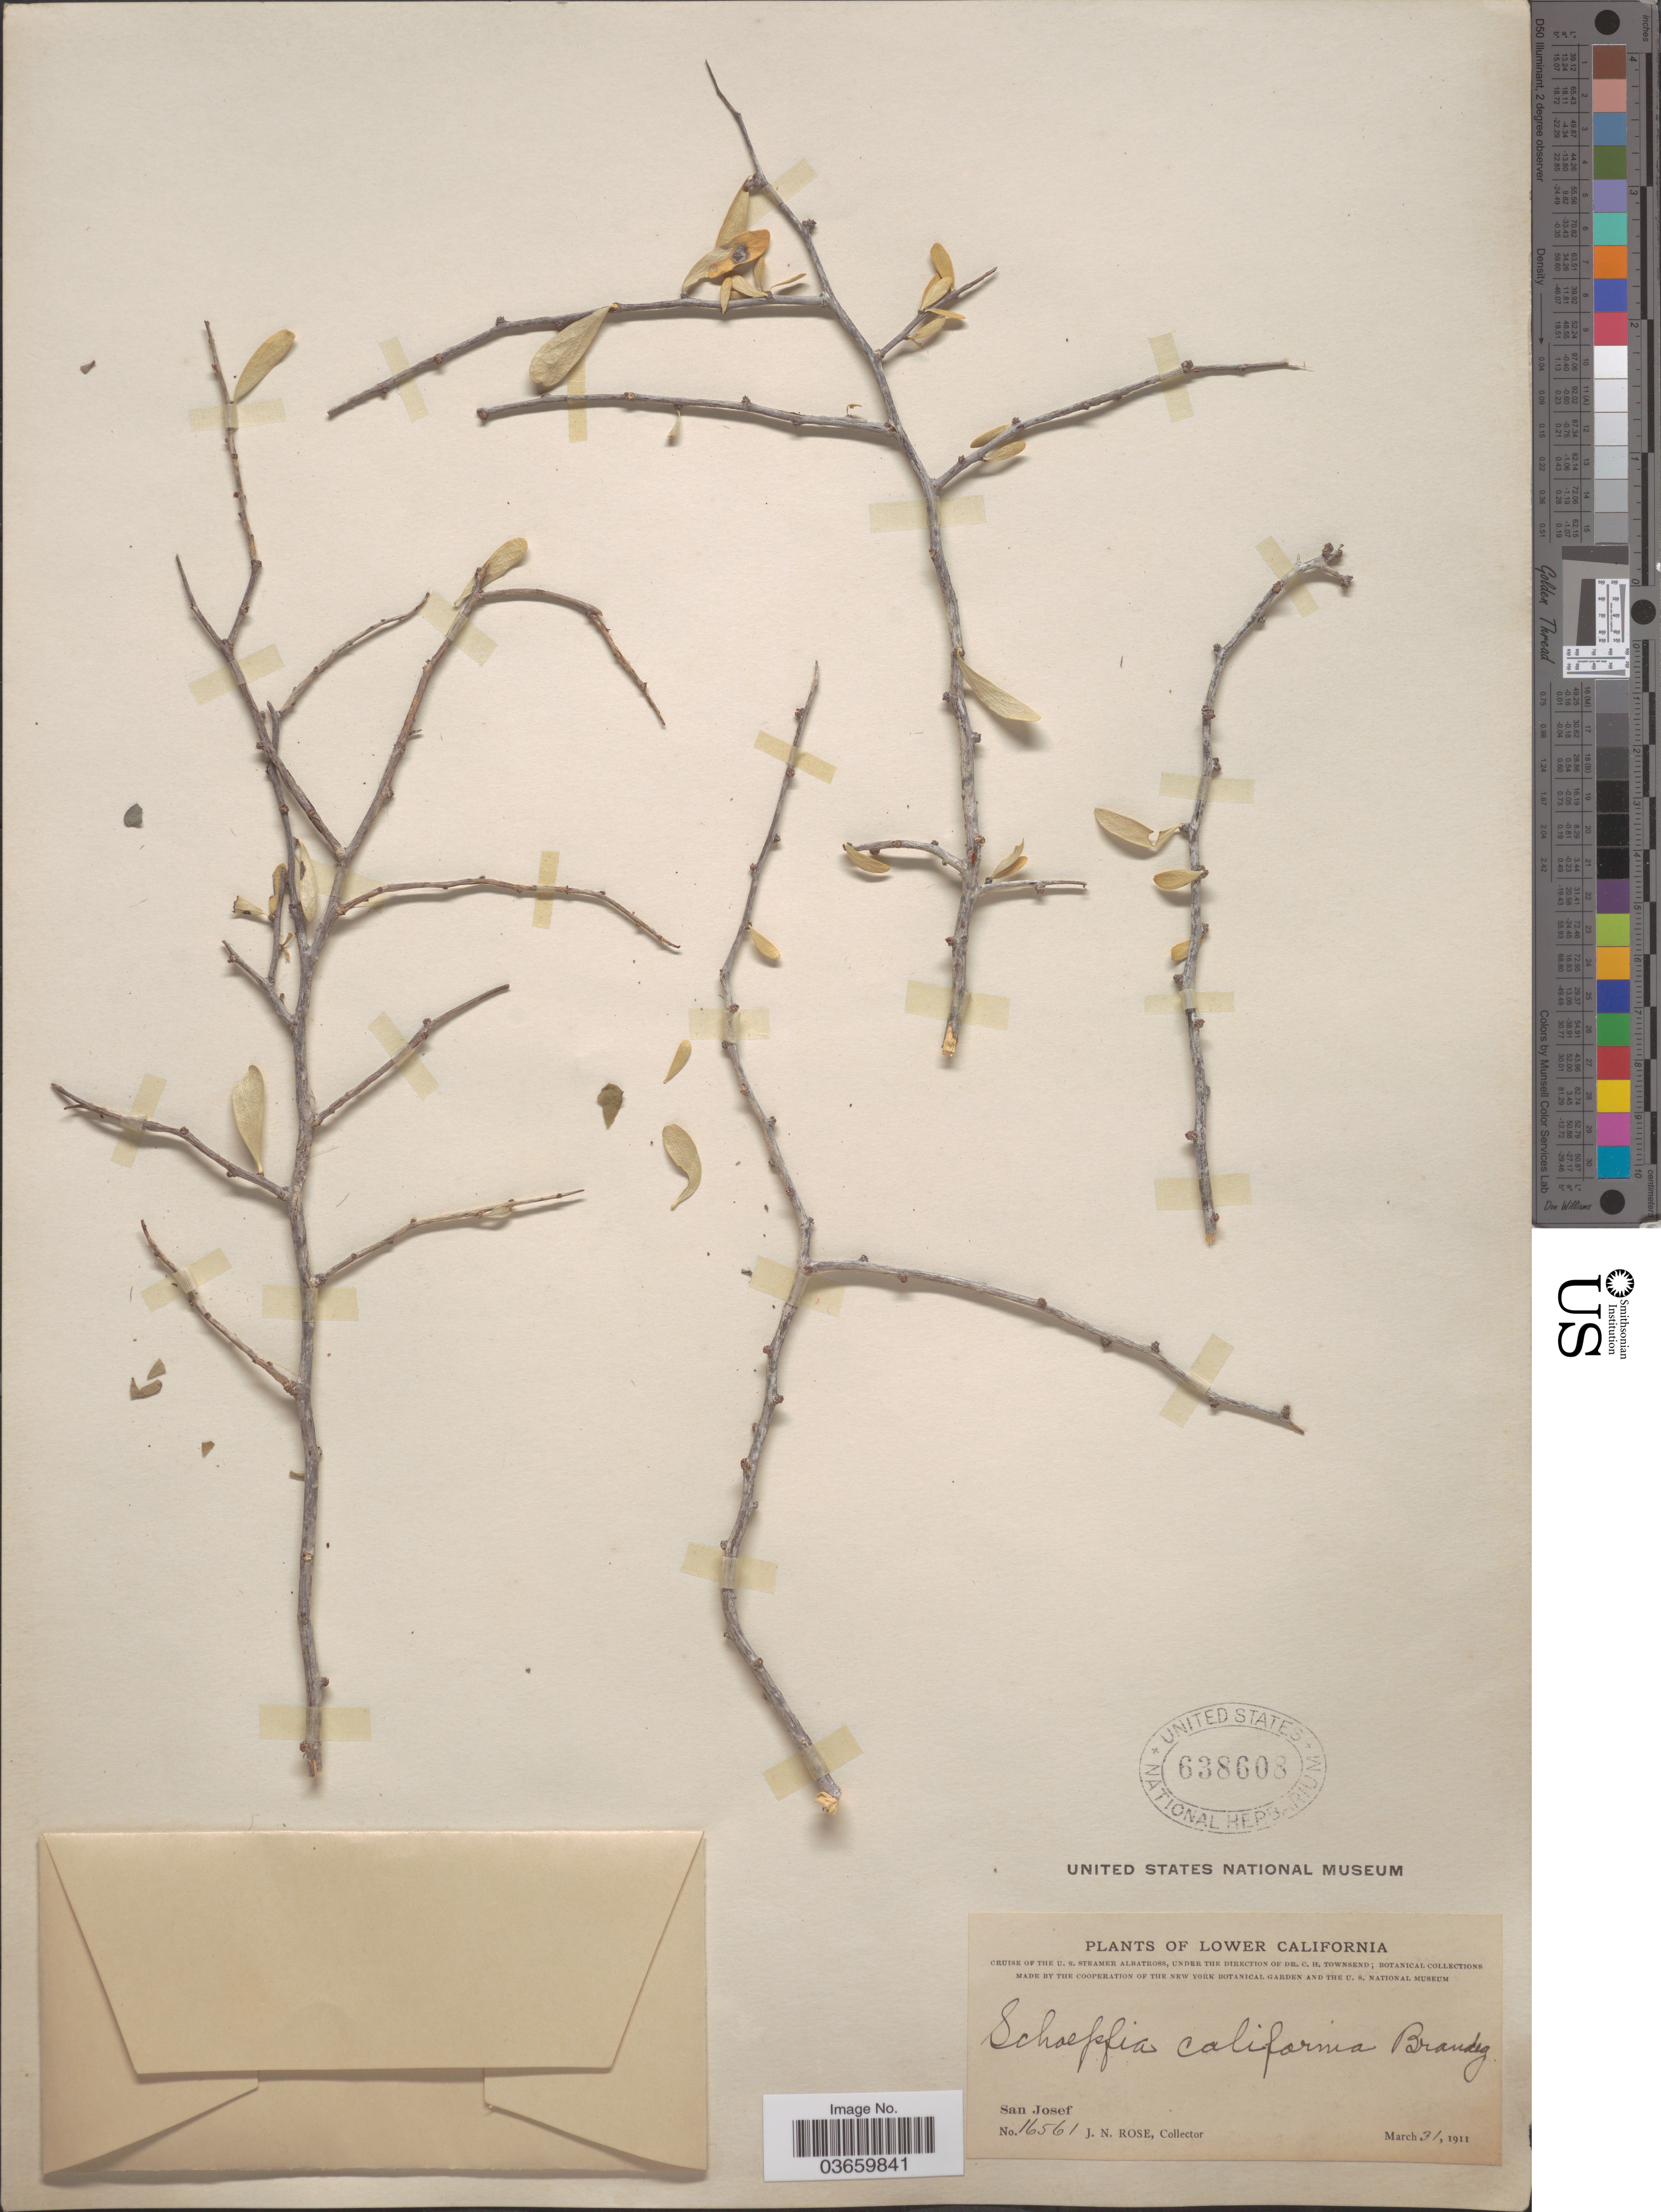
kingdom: Plantae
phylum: Tracheophyta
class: Magnoliopsida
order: Santalales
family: Schoepfiaceae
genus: Schoepfia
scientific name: Schoepfia californica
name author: Brandegee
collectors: J. N. Rose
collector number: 16561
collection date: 1911-03-31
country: Mexico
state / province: Baja California Sur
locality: Lower California. San Josef.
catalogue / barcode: US 638608